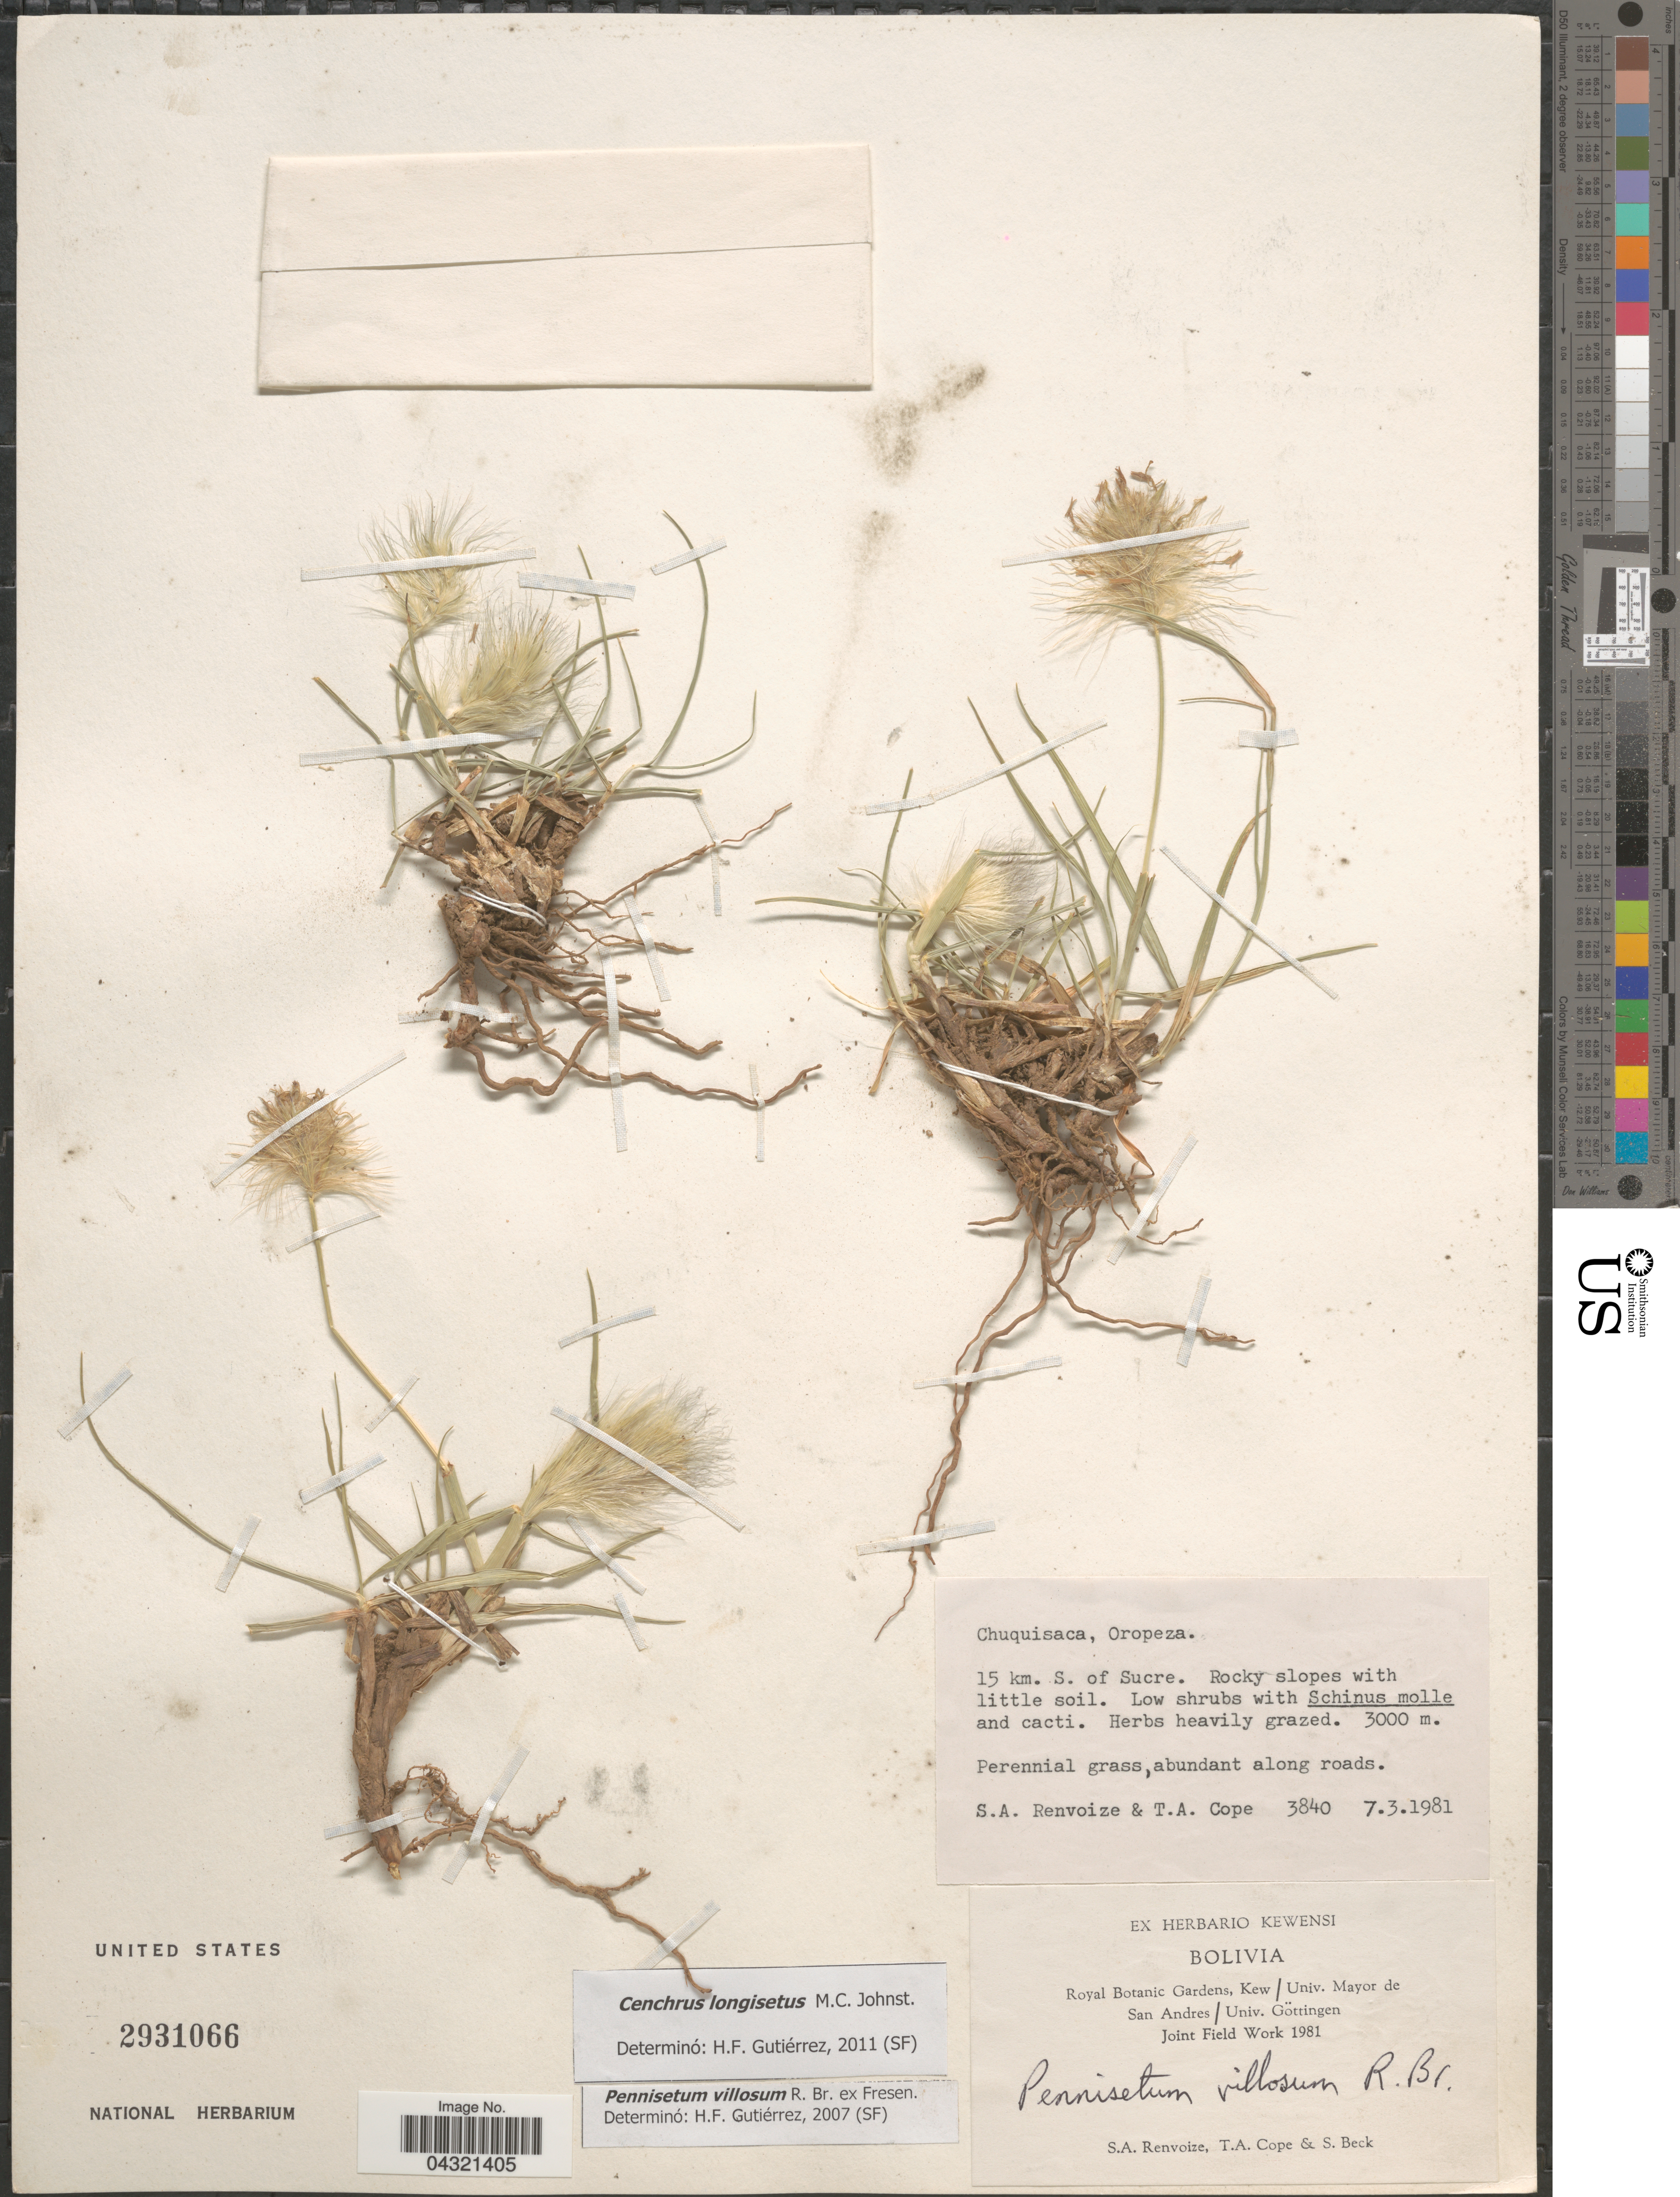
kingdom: Plantae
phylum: Tracheophyta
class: Liliopsida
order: Poales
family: Poaceae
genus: Cenchrus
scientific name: Cenchrus latifolius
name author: (Spreng.) Morrone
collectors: S. A. Renvoize, T. A. Cope & S. G. Beck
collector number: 3840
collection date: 1981-03-07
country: Bolivia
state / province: Chuquisaca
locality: Oropeza. 15 km. S. of Sucre.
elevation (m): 3000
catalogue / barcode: US 2931066